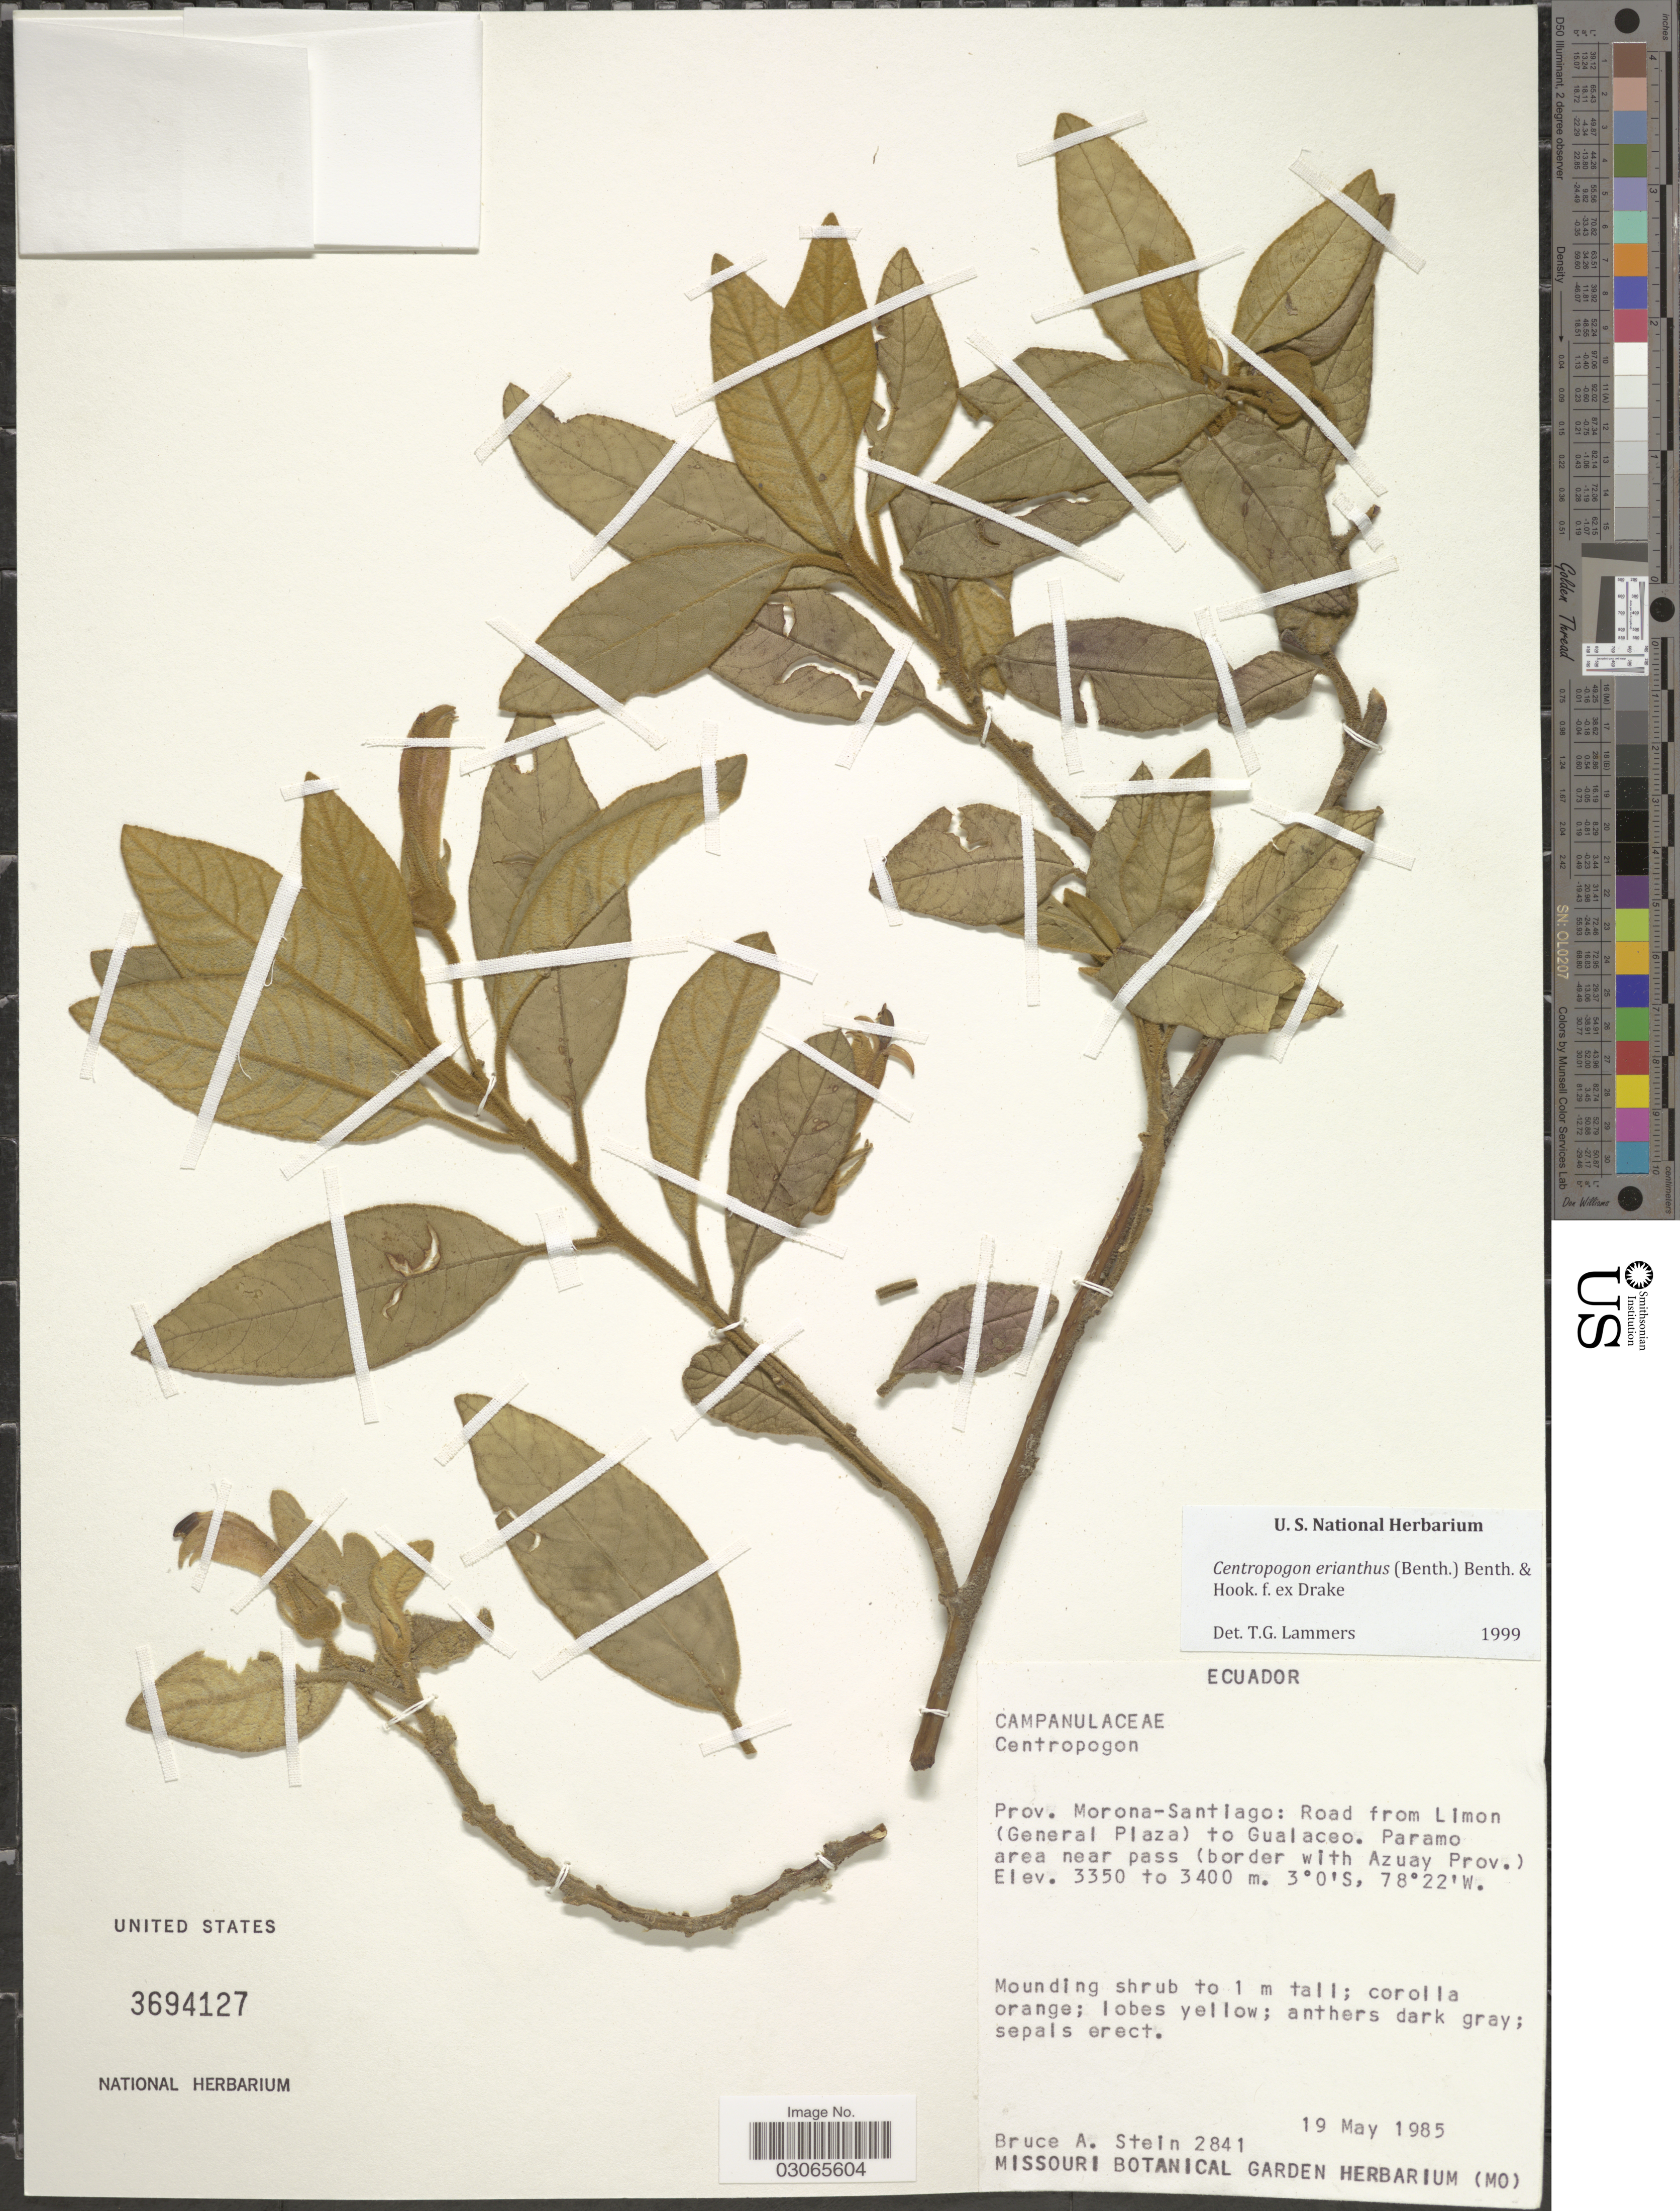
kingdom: Plantae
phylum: Tracheophyta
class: Magnoliopsida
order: Asterales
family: Campanulaceae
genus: Centropogon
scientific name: Centropogon erianthus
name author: (Benth.) Benth. & Hook. f. ex Drake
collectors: B. A. Stein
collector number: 2841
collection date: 1985-05-19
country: Ecuador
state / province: Morona-Santiago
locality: Road from Limon (General Plaza) to Gualaceo. Paramo area near pass (border with Azuay Prov.)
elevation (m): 3350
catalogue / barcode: US 3694127